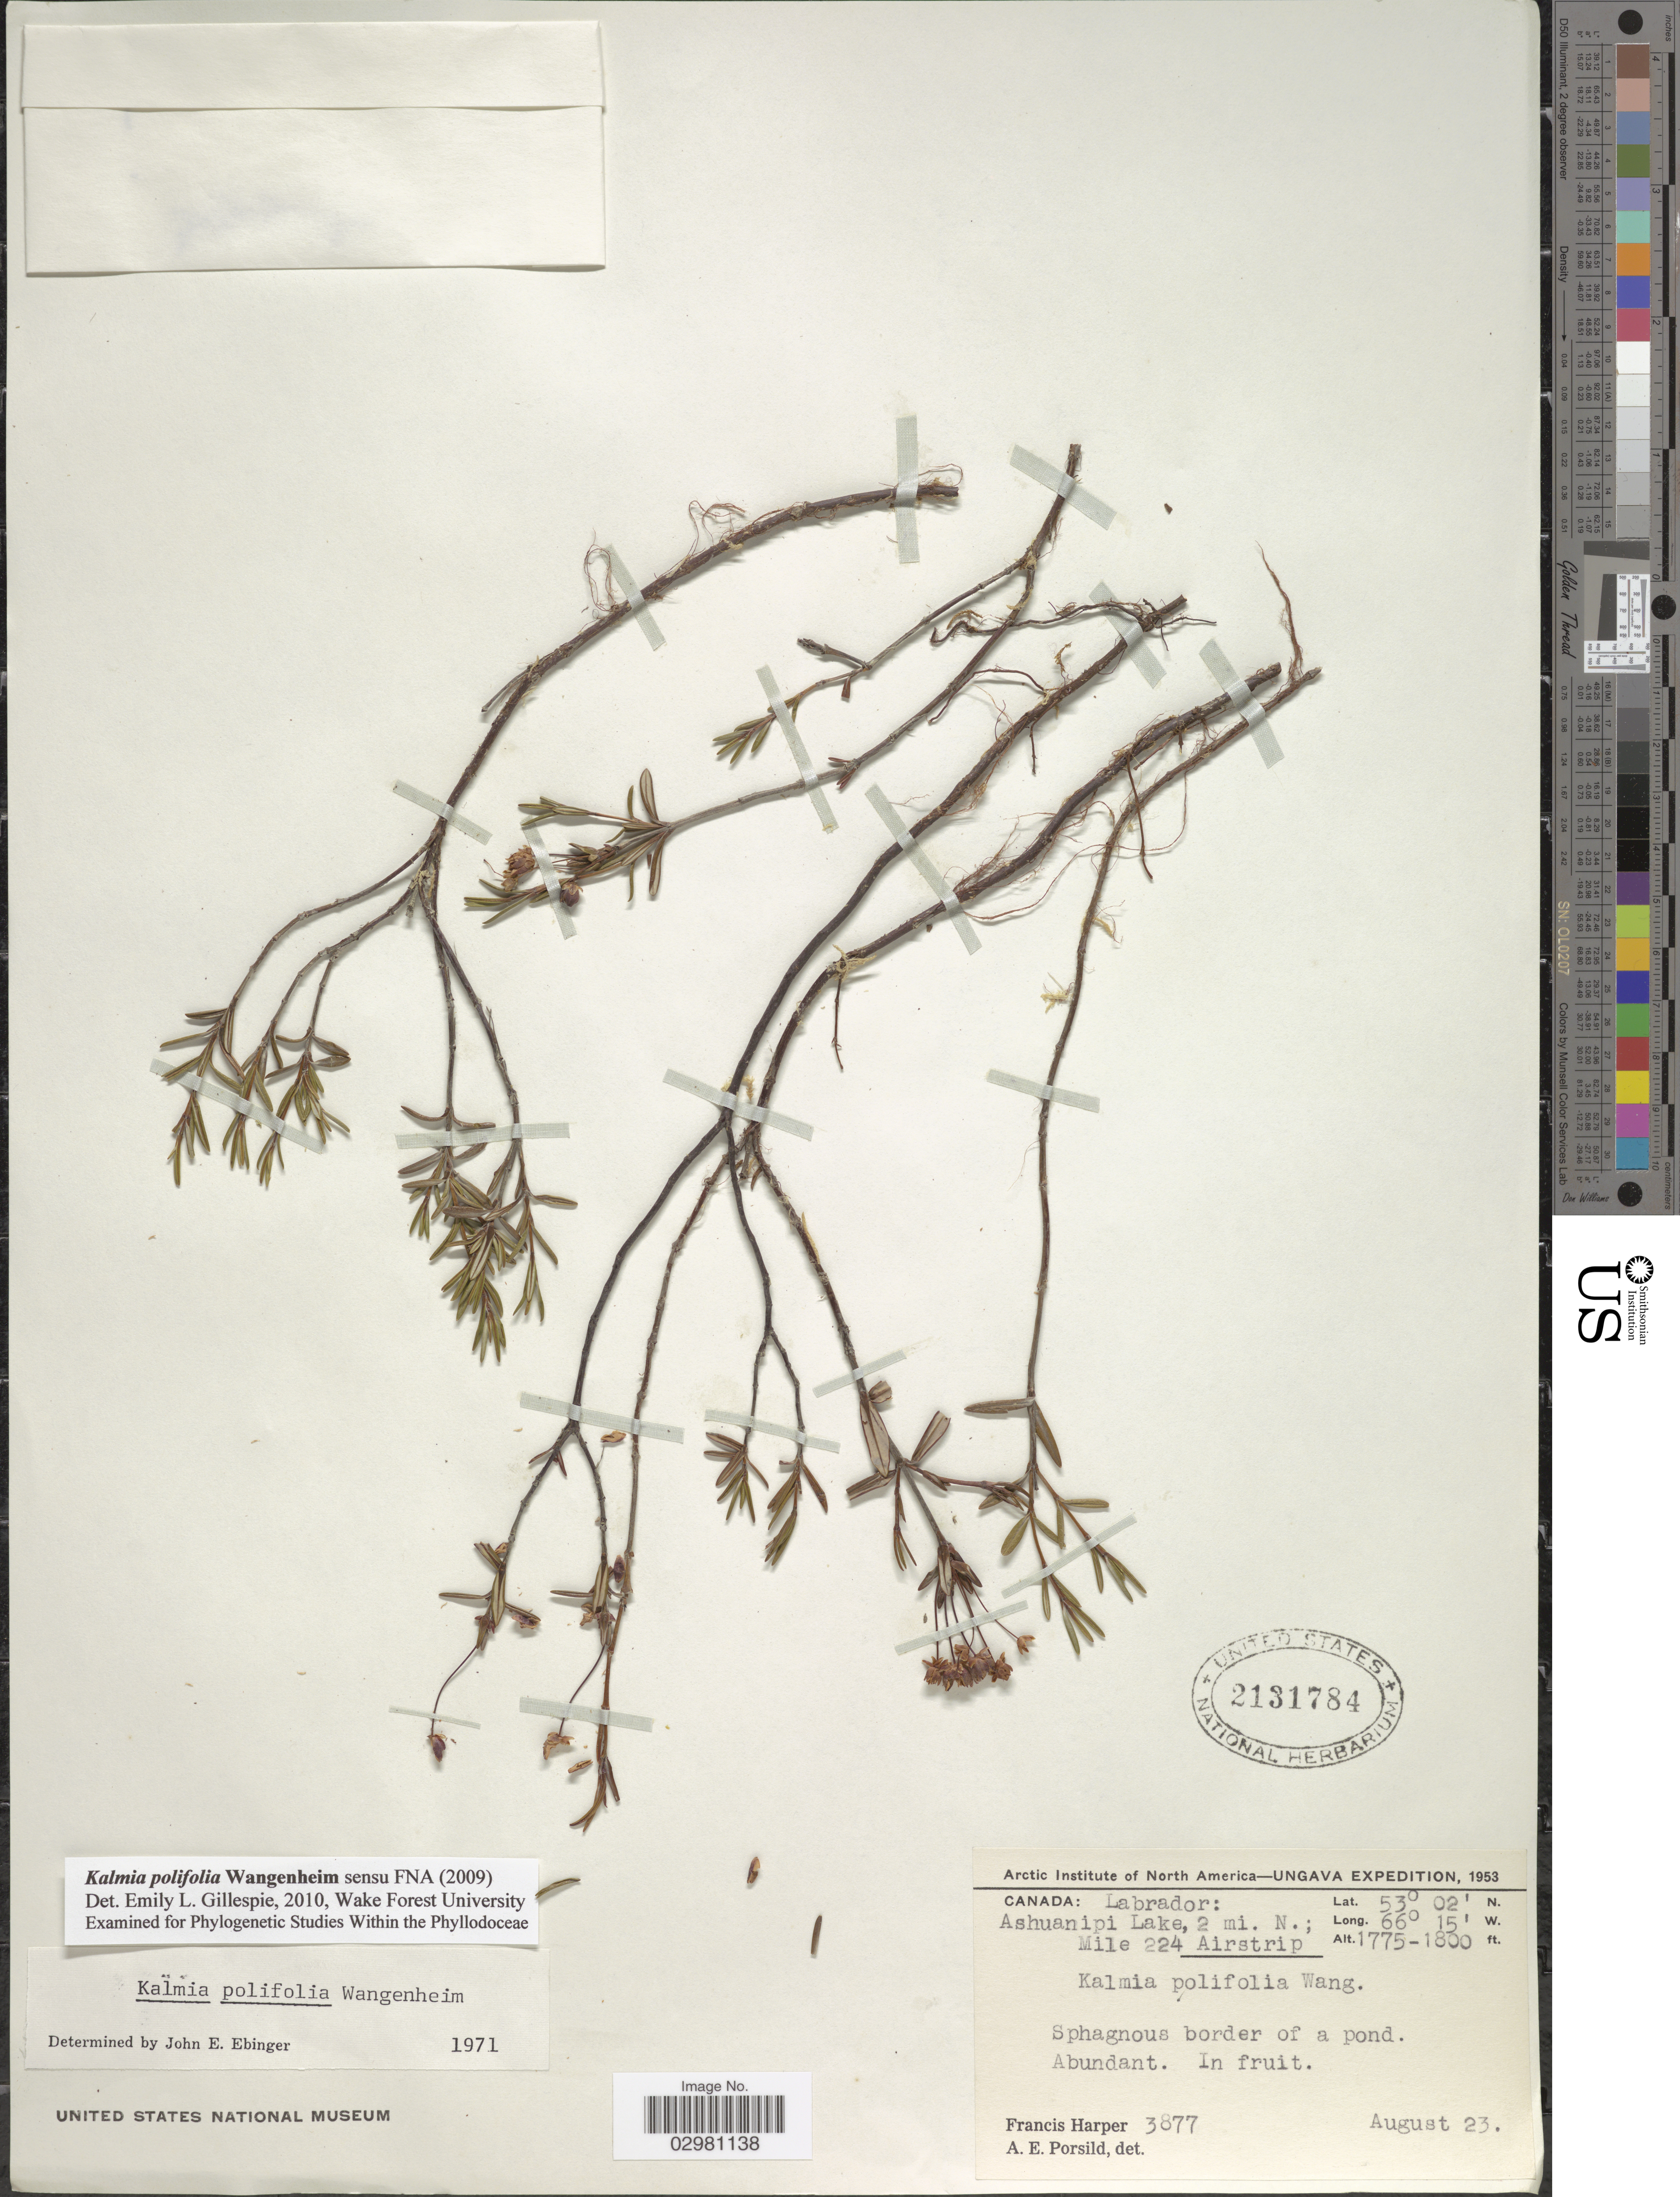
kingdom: Plantae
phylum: Tracheophyta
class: Magnoliopsida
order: Ericales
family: Ericaceae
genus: Kalmia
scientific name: Kalmia polifolia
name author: Wangenh.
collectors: F. Harper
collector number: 3877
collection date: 1953-08-23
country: Canada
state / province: Newfoundland and Labrador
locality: Labrador: Ashuanipi Lake, 2 mi. N.; Mile 224 Airstrip.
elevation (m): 541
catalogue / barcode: US 2131784